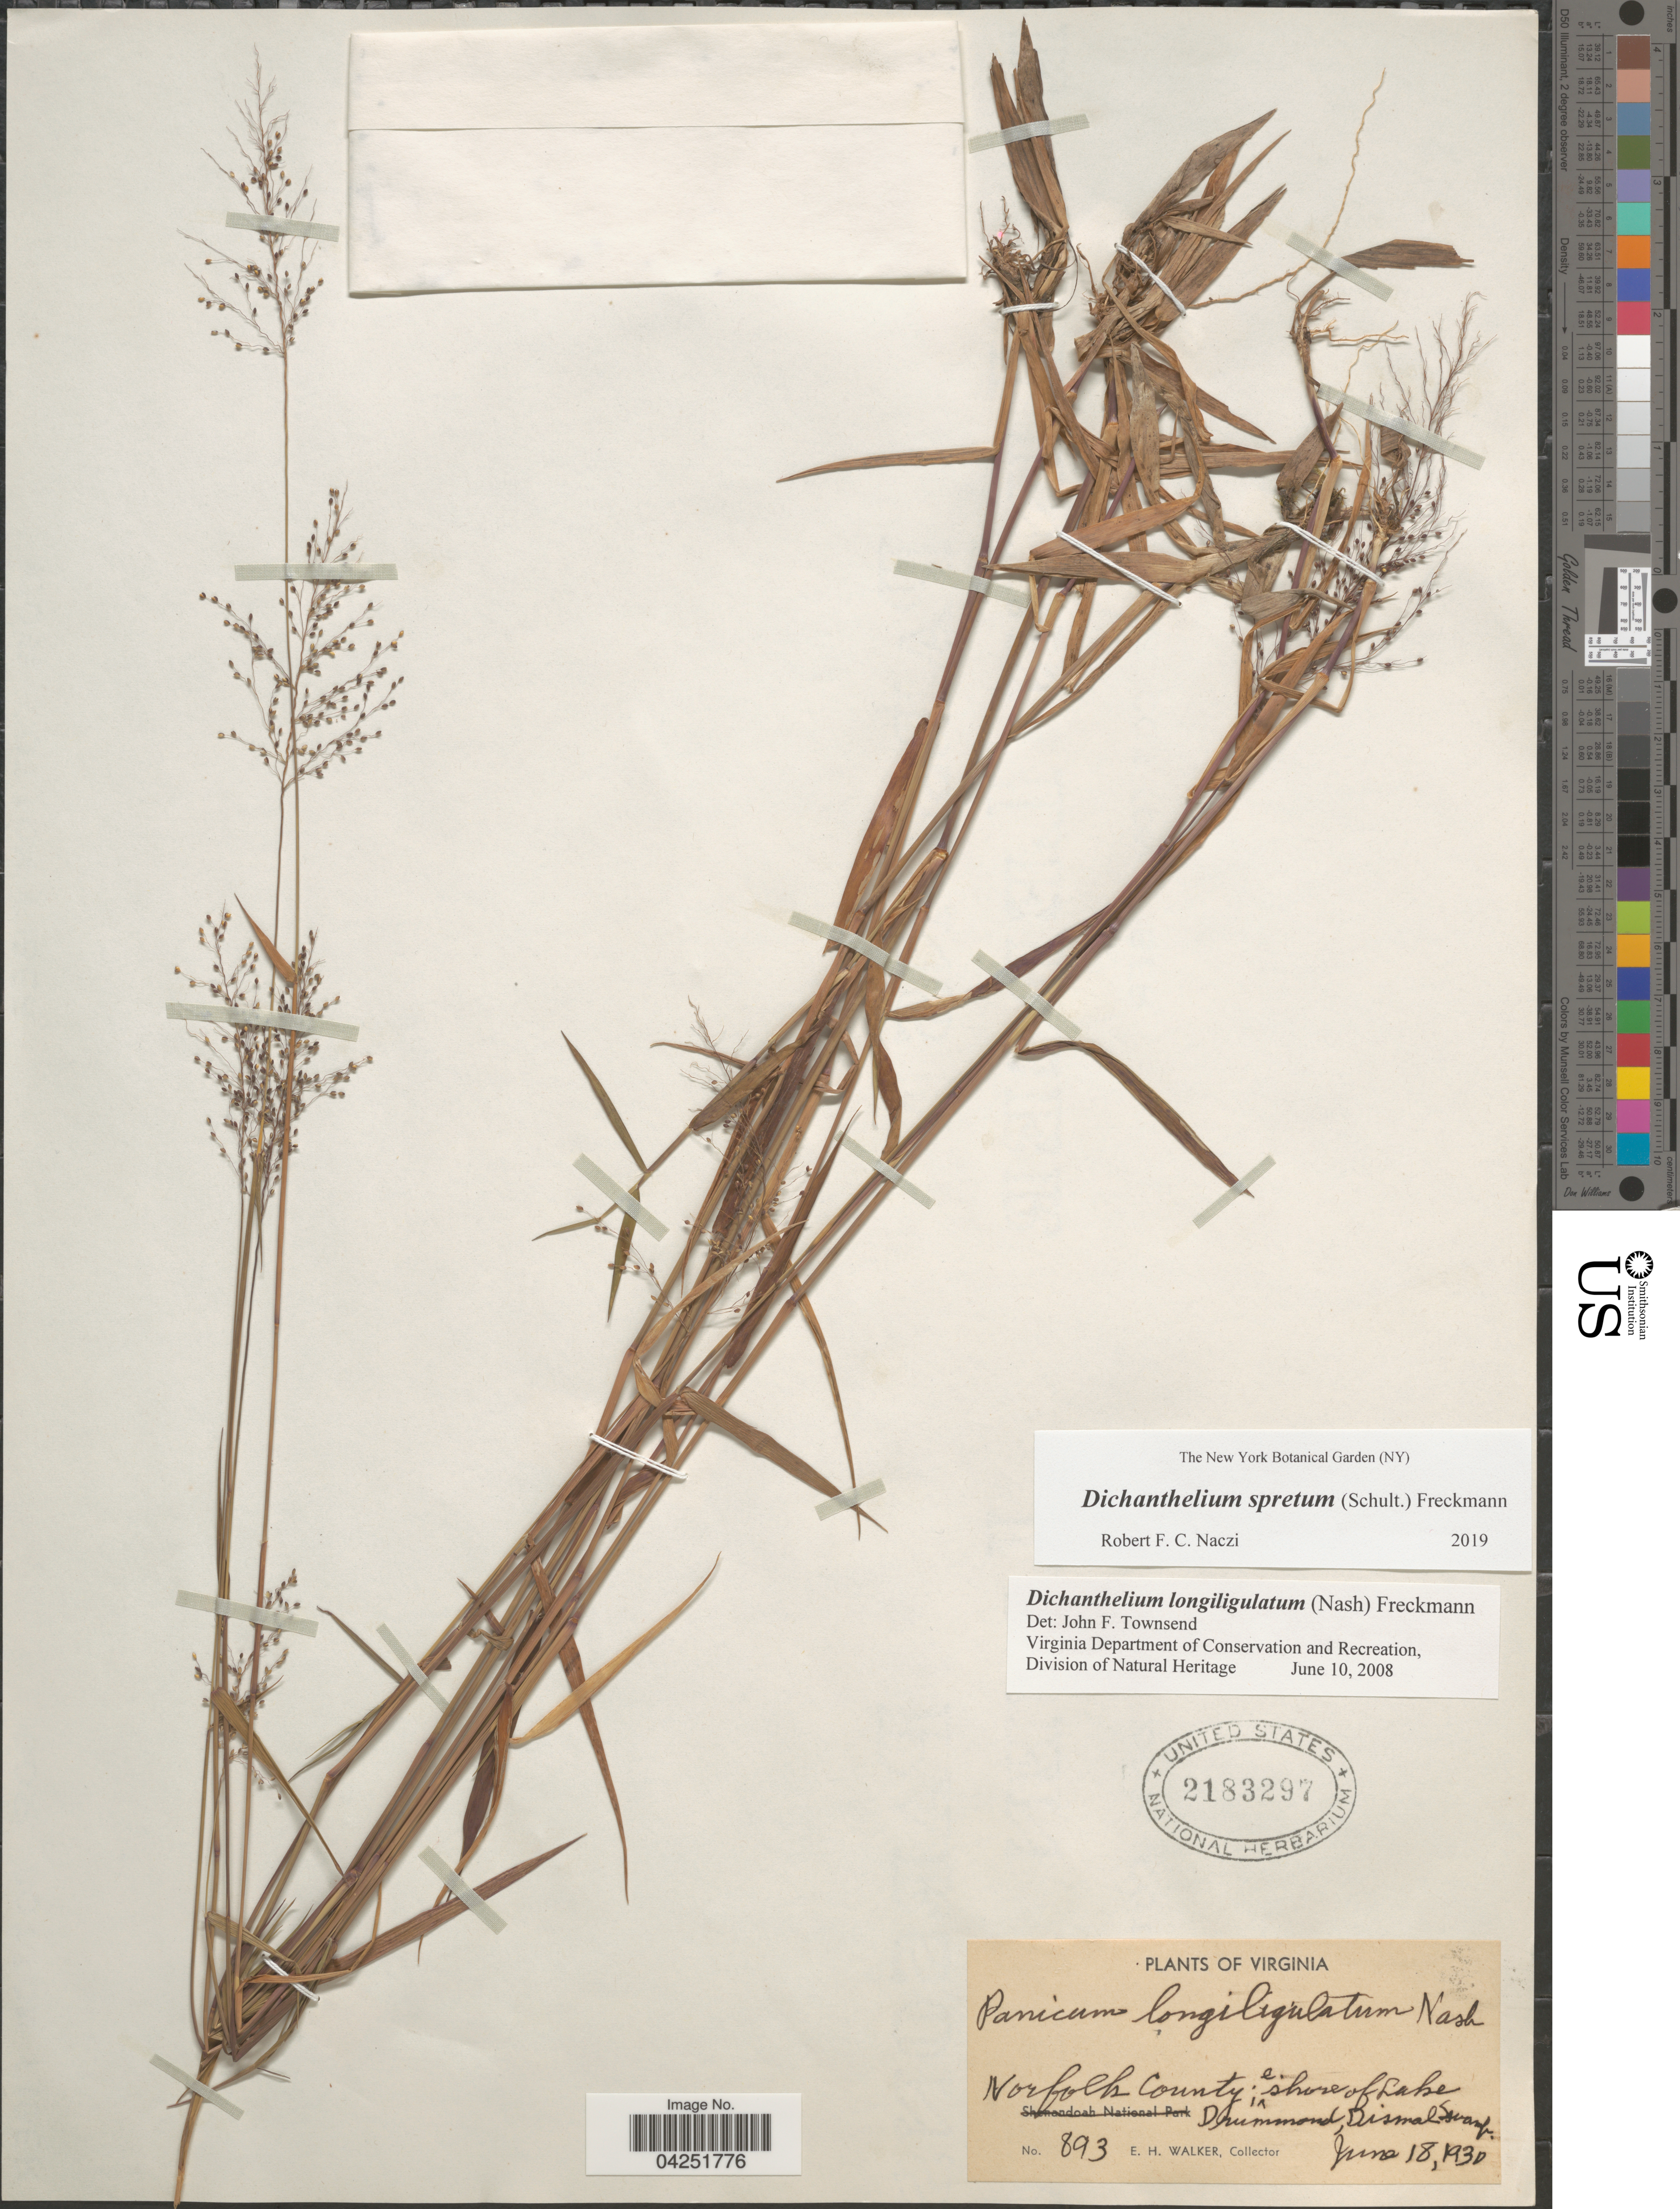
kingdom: Plantae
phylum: Tracheophyta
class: Liliopsida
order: Poales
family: Poaceae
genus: Dichanthelium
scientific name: Dichanthelium acuminatum var. densiflorum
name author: (Rand & Redfield) Gould & C.A. Clark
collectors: E. H. Walker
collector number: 893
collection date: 1930-06-18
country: United States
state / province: Virginia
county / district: City of Norfolk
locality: Norfolk County; e. shore of Lake Drummond, Dismal Swamp.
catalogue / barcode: US 2183297